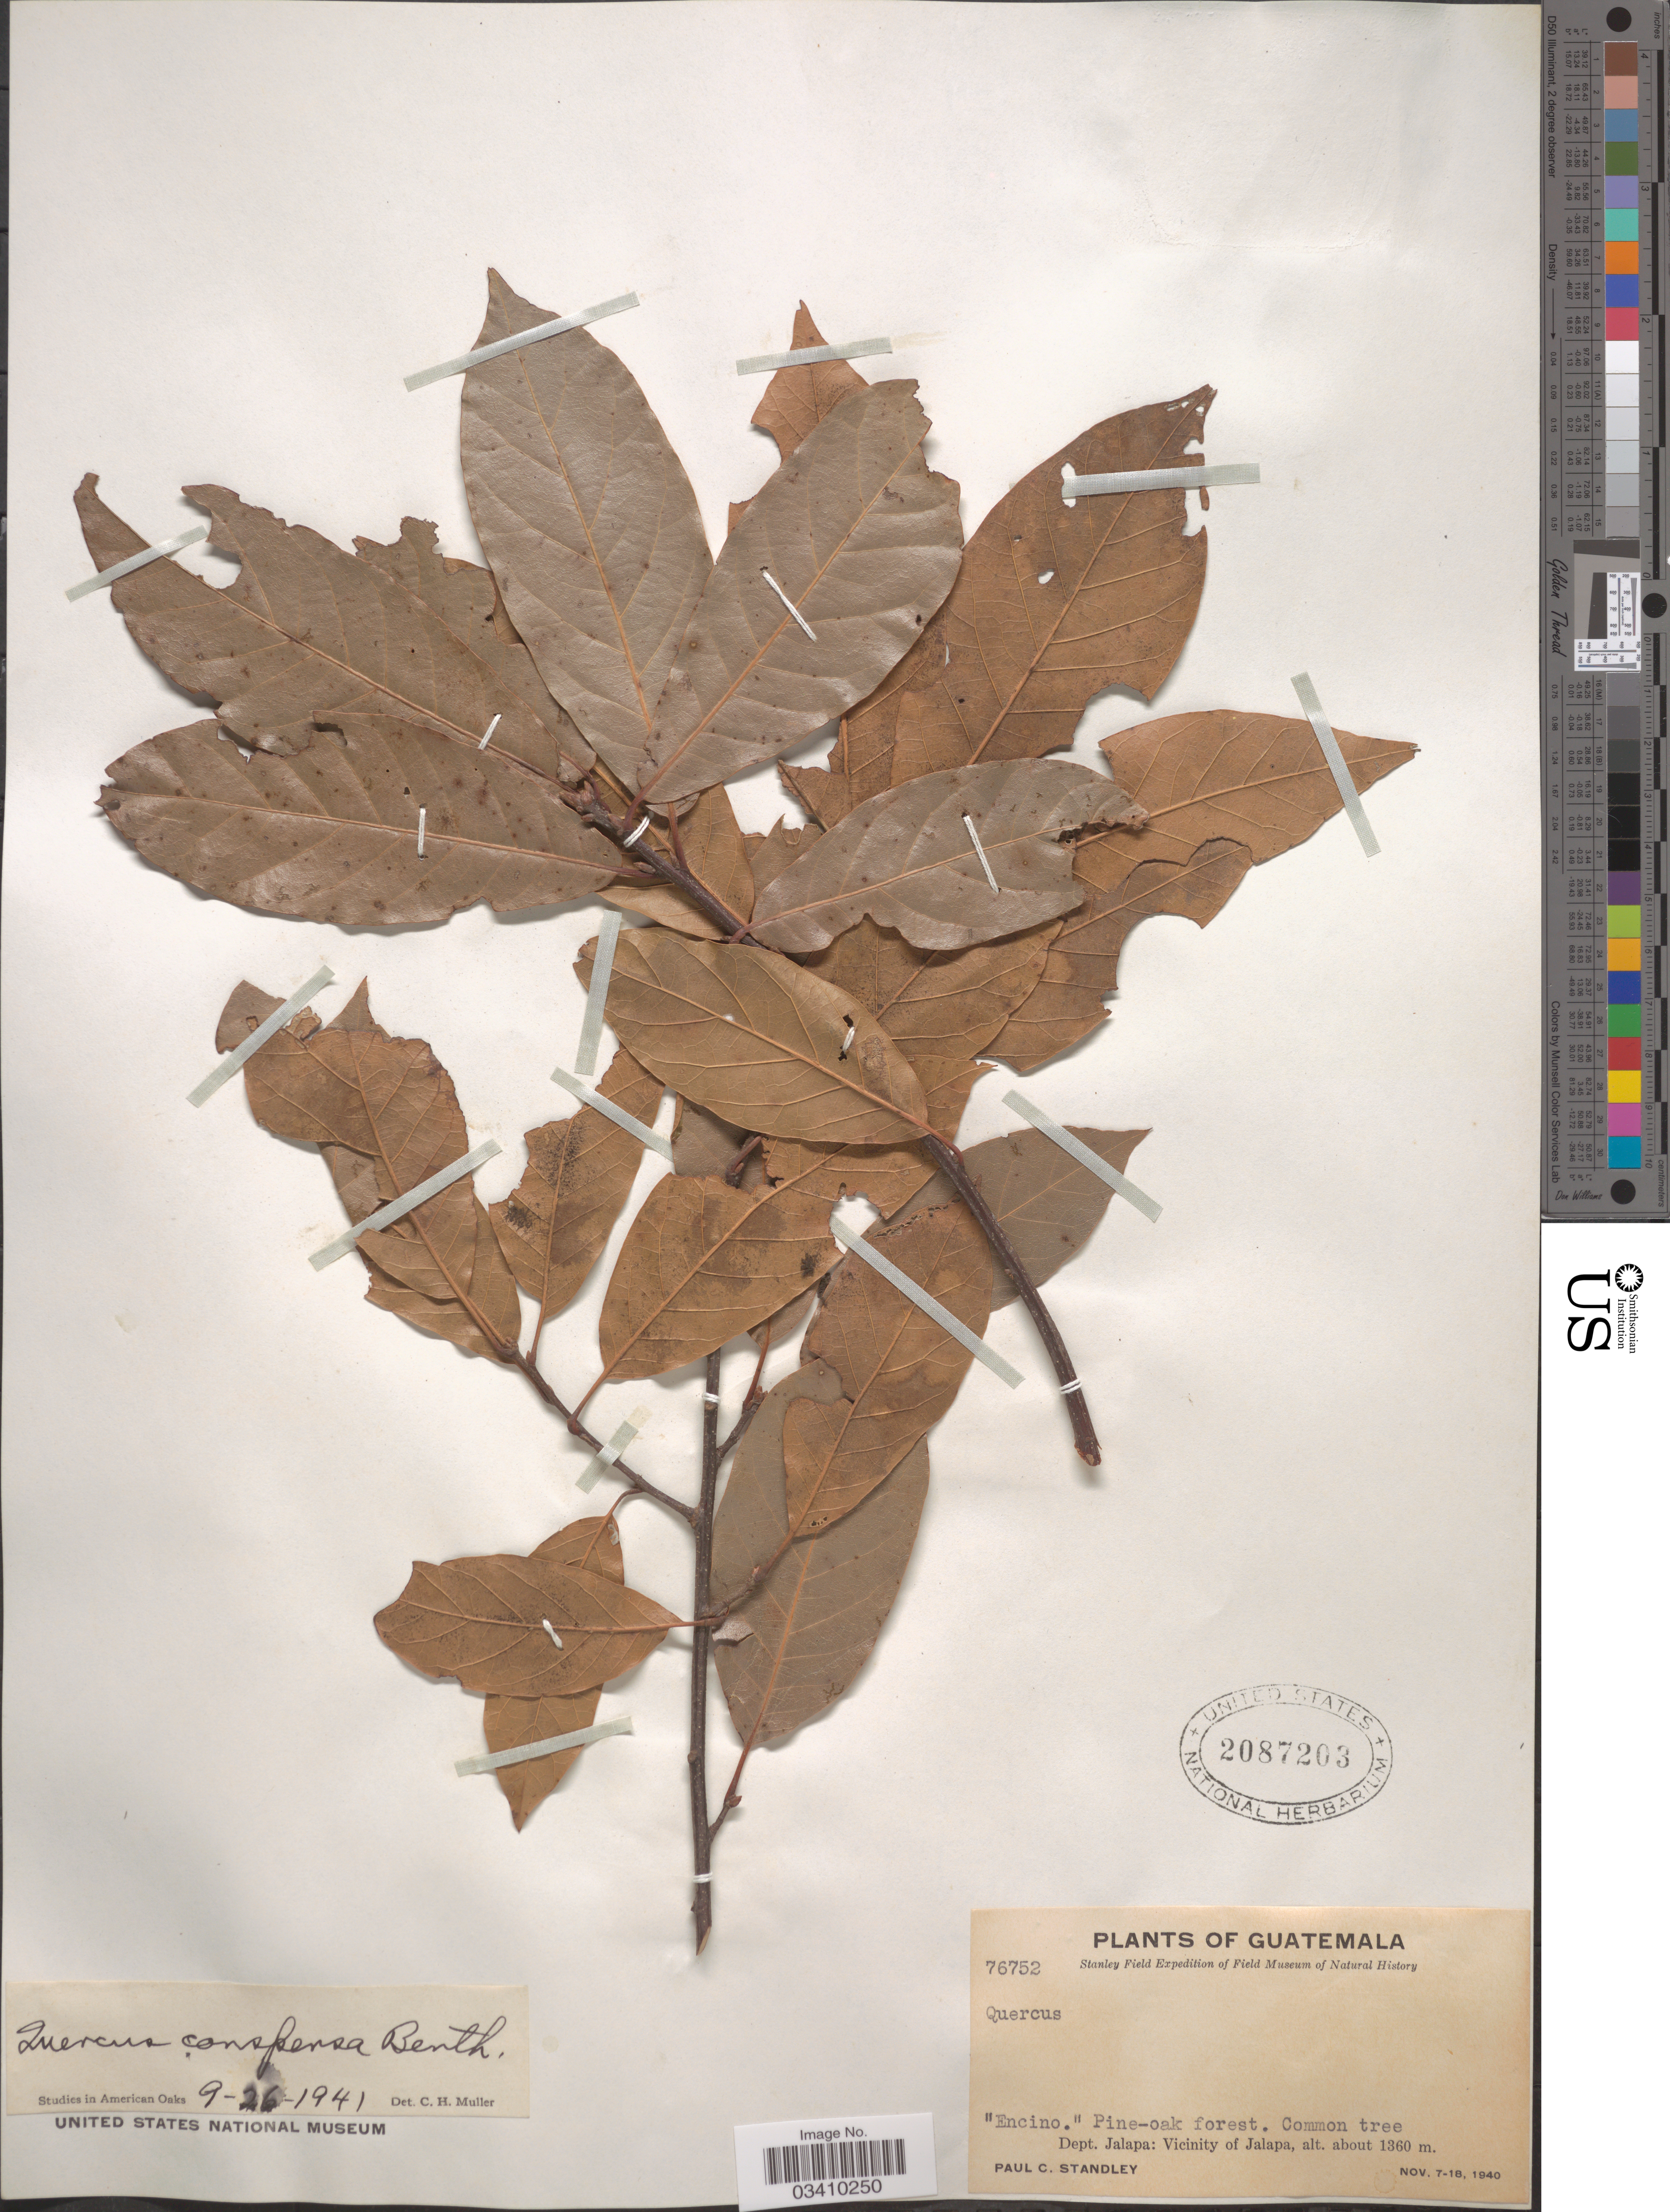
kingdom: Plantae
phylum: Tracheophyta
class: Magnoliopsida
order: Fagales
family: Fagaceae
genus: Quercus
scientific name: Quercus conspersa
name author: Benth.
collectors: P. C. Standley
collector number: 76752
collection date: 1940-11-07/1940-11-18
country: Guatemala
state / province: Jalapa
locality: Dept. Jalapa: Vicinity of Jalapa.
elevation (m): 1360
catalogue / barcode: US 2087203